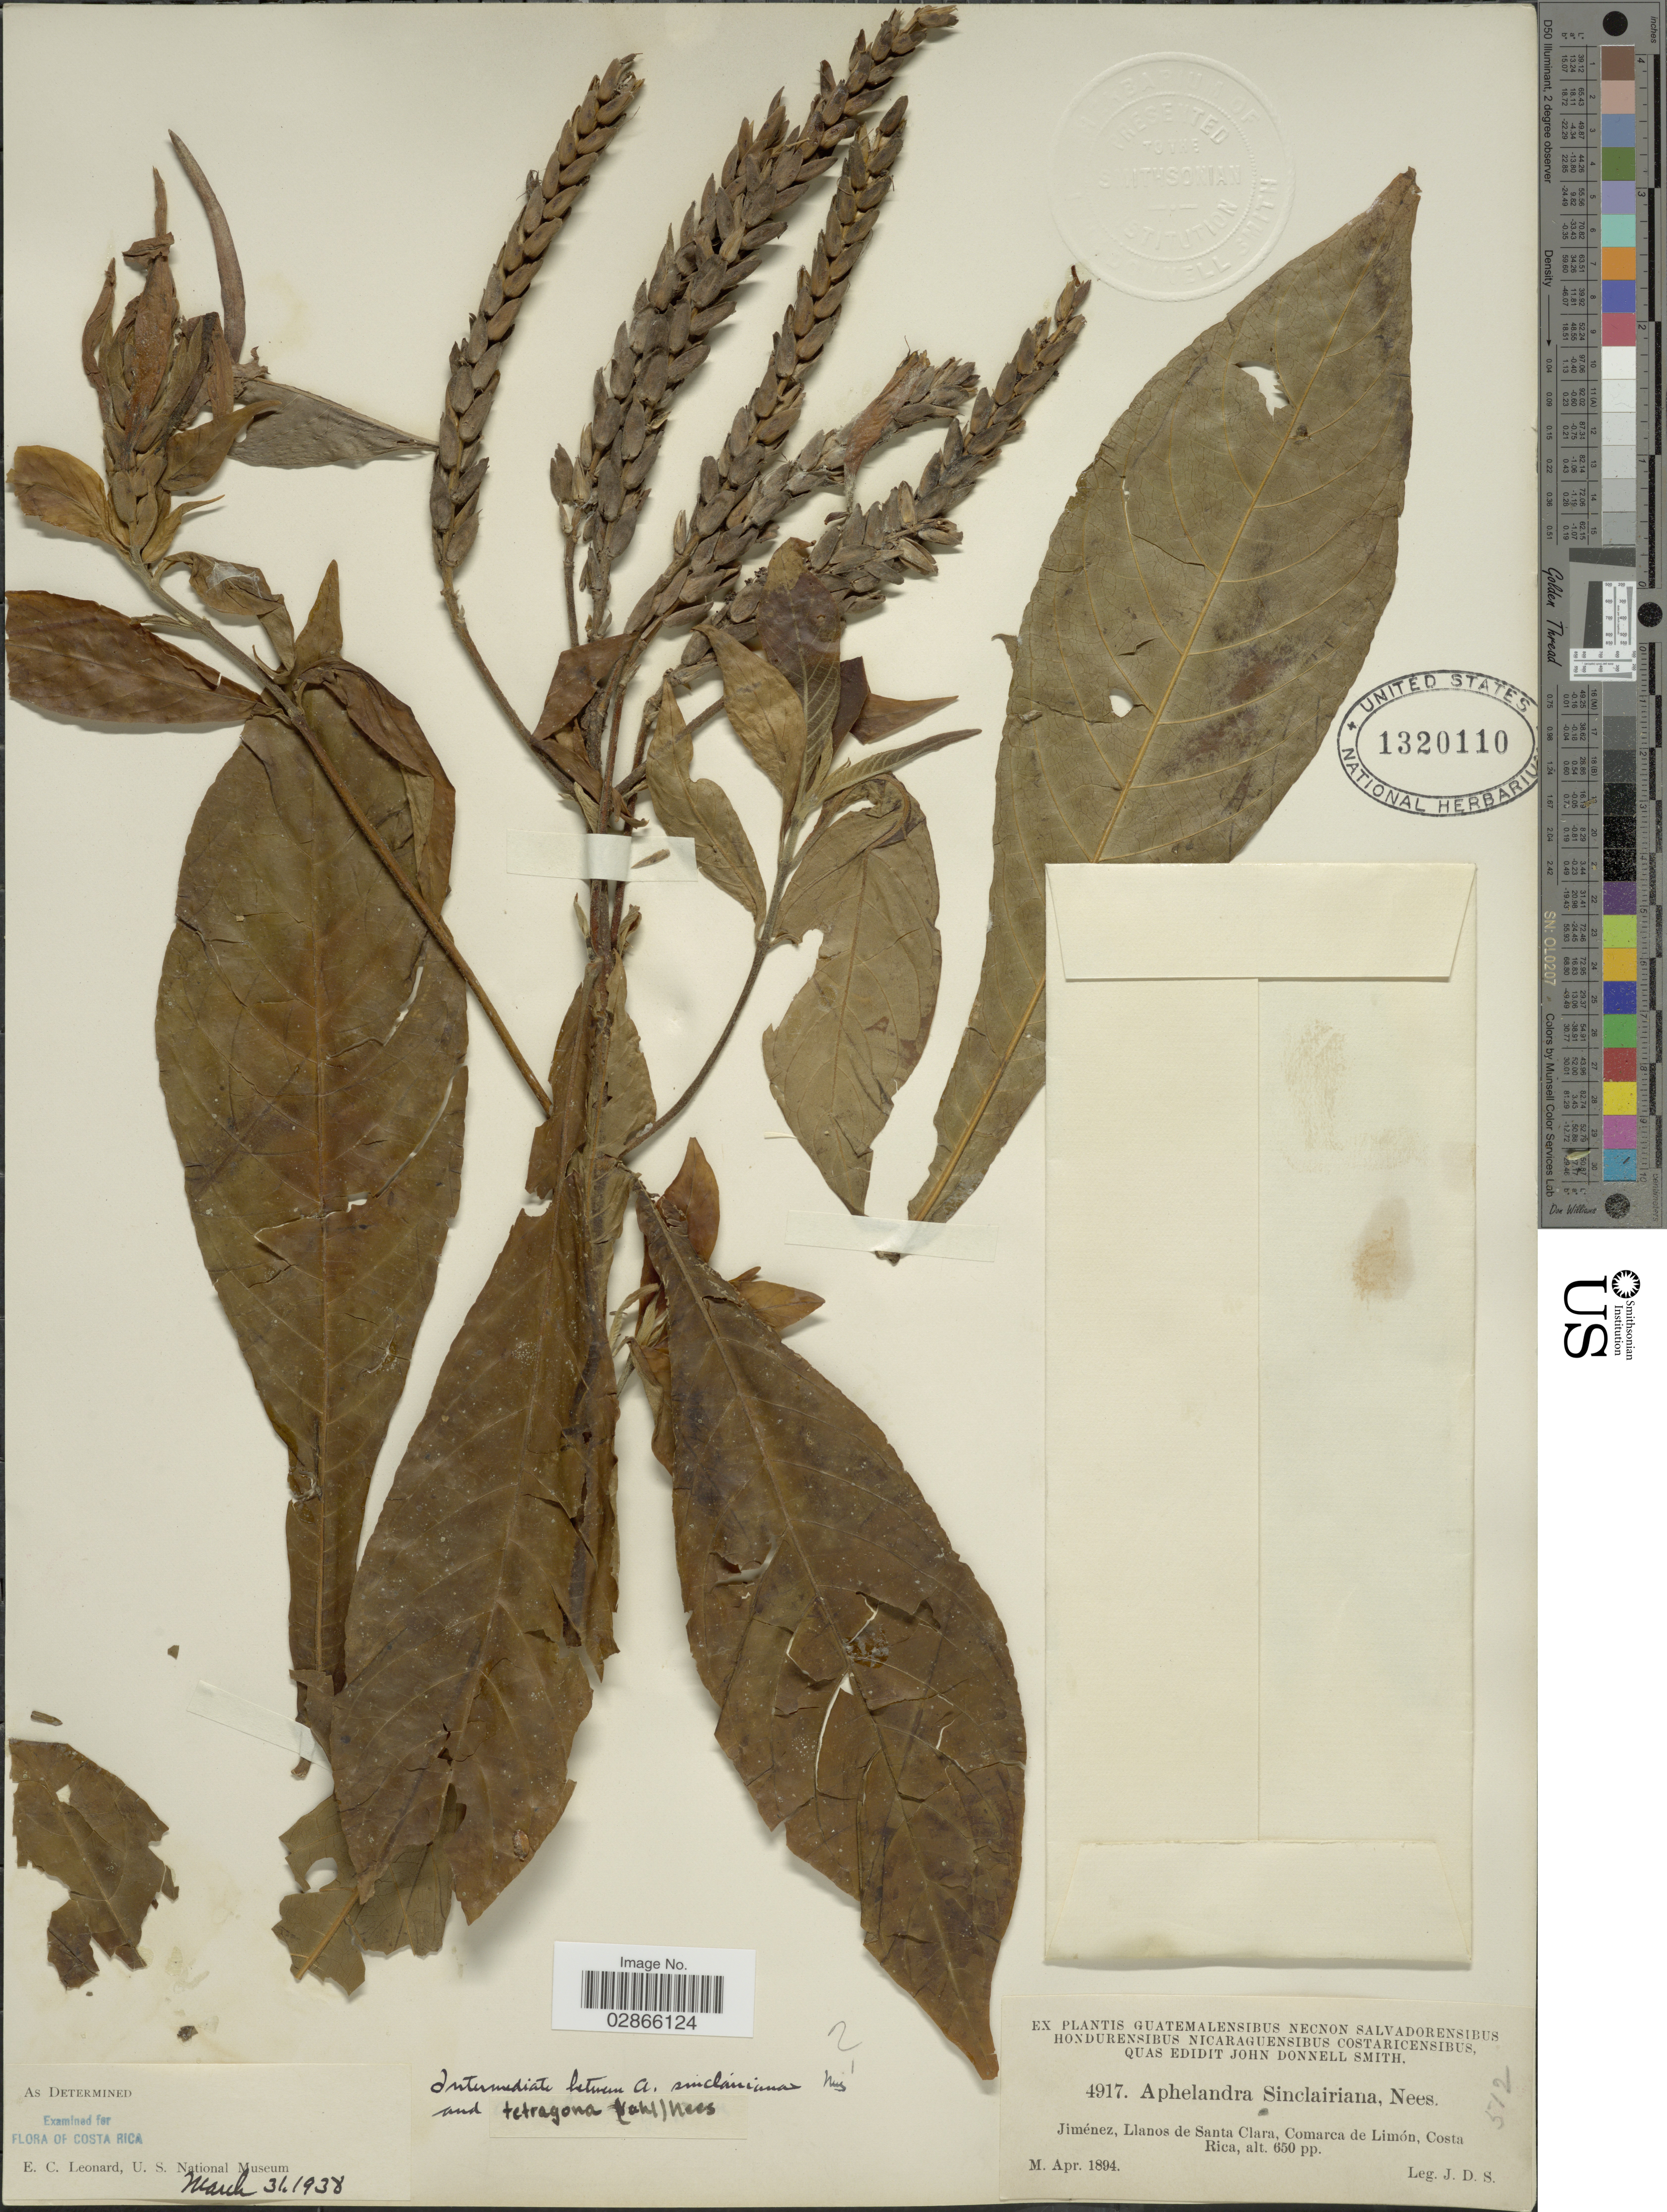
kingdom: Plantae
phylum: Tracheophyta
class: Magnoliopsida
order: Lamiales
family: Acanthaceae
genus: Aphelandra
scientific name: Aphelandra sinclairiana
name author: Nees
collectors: J. Donnell Smith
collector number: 4917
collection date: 1894-04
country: Costa Rica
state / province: Limón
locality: Jiménez, Llanos de Santa Clara, Comarca de Limón.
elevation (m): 198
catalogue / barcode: US 1320110